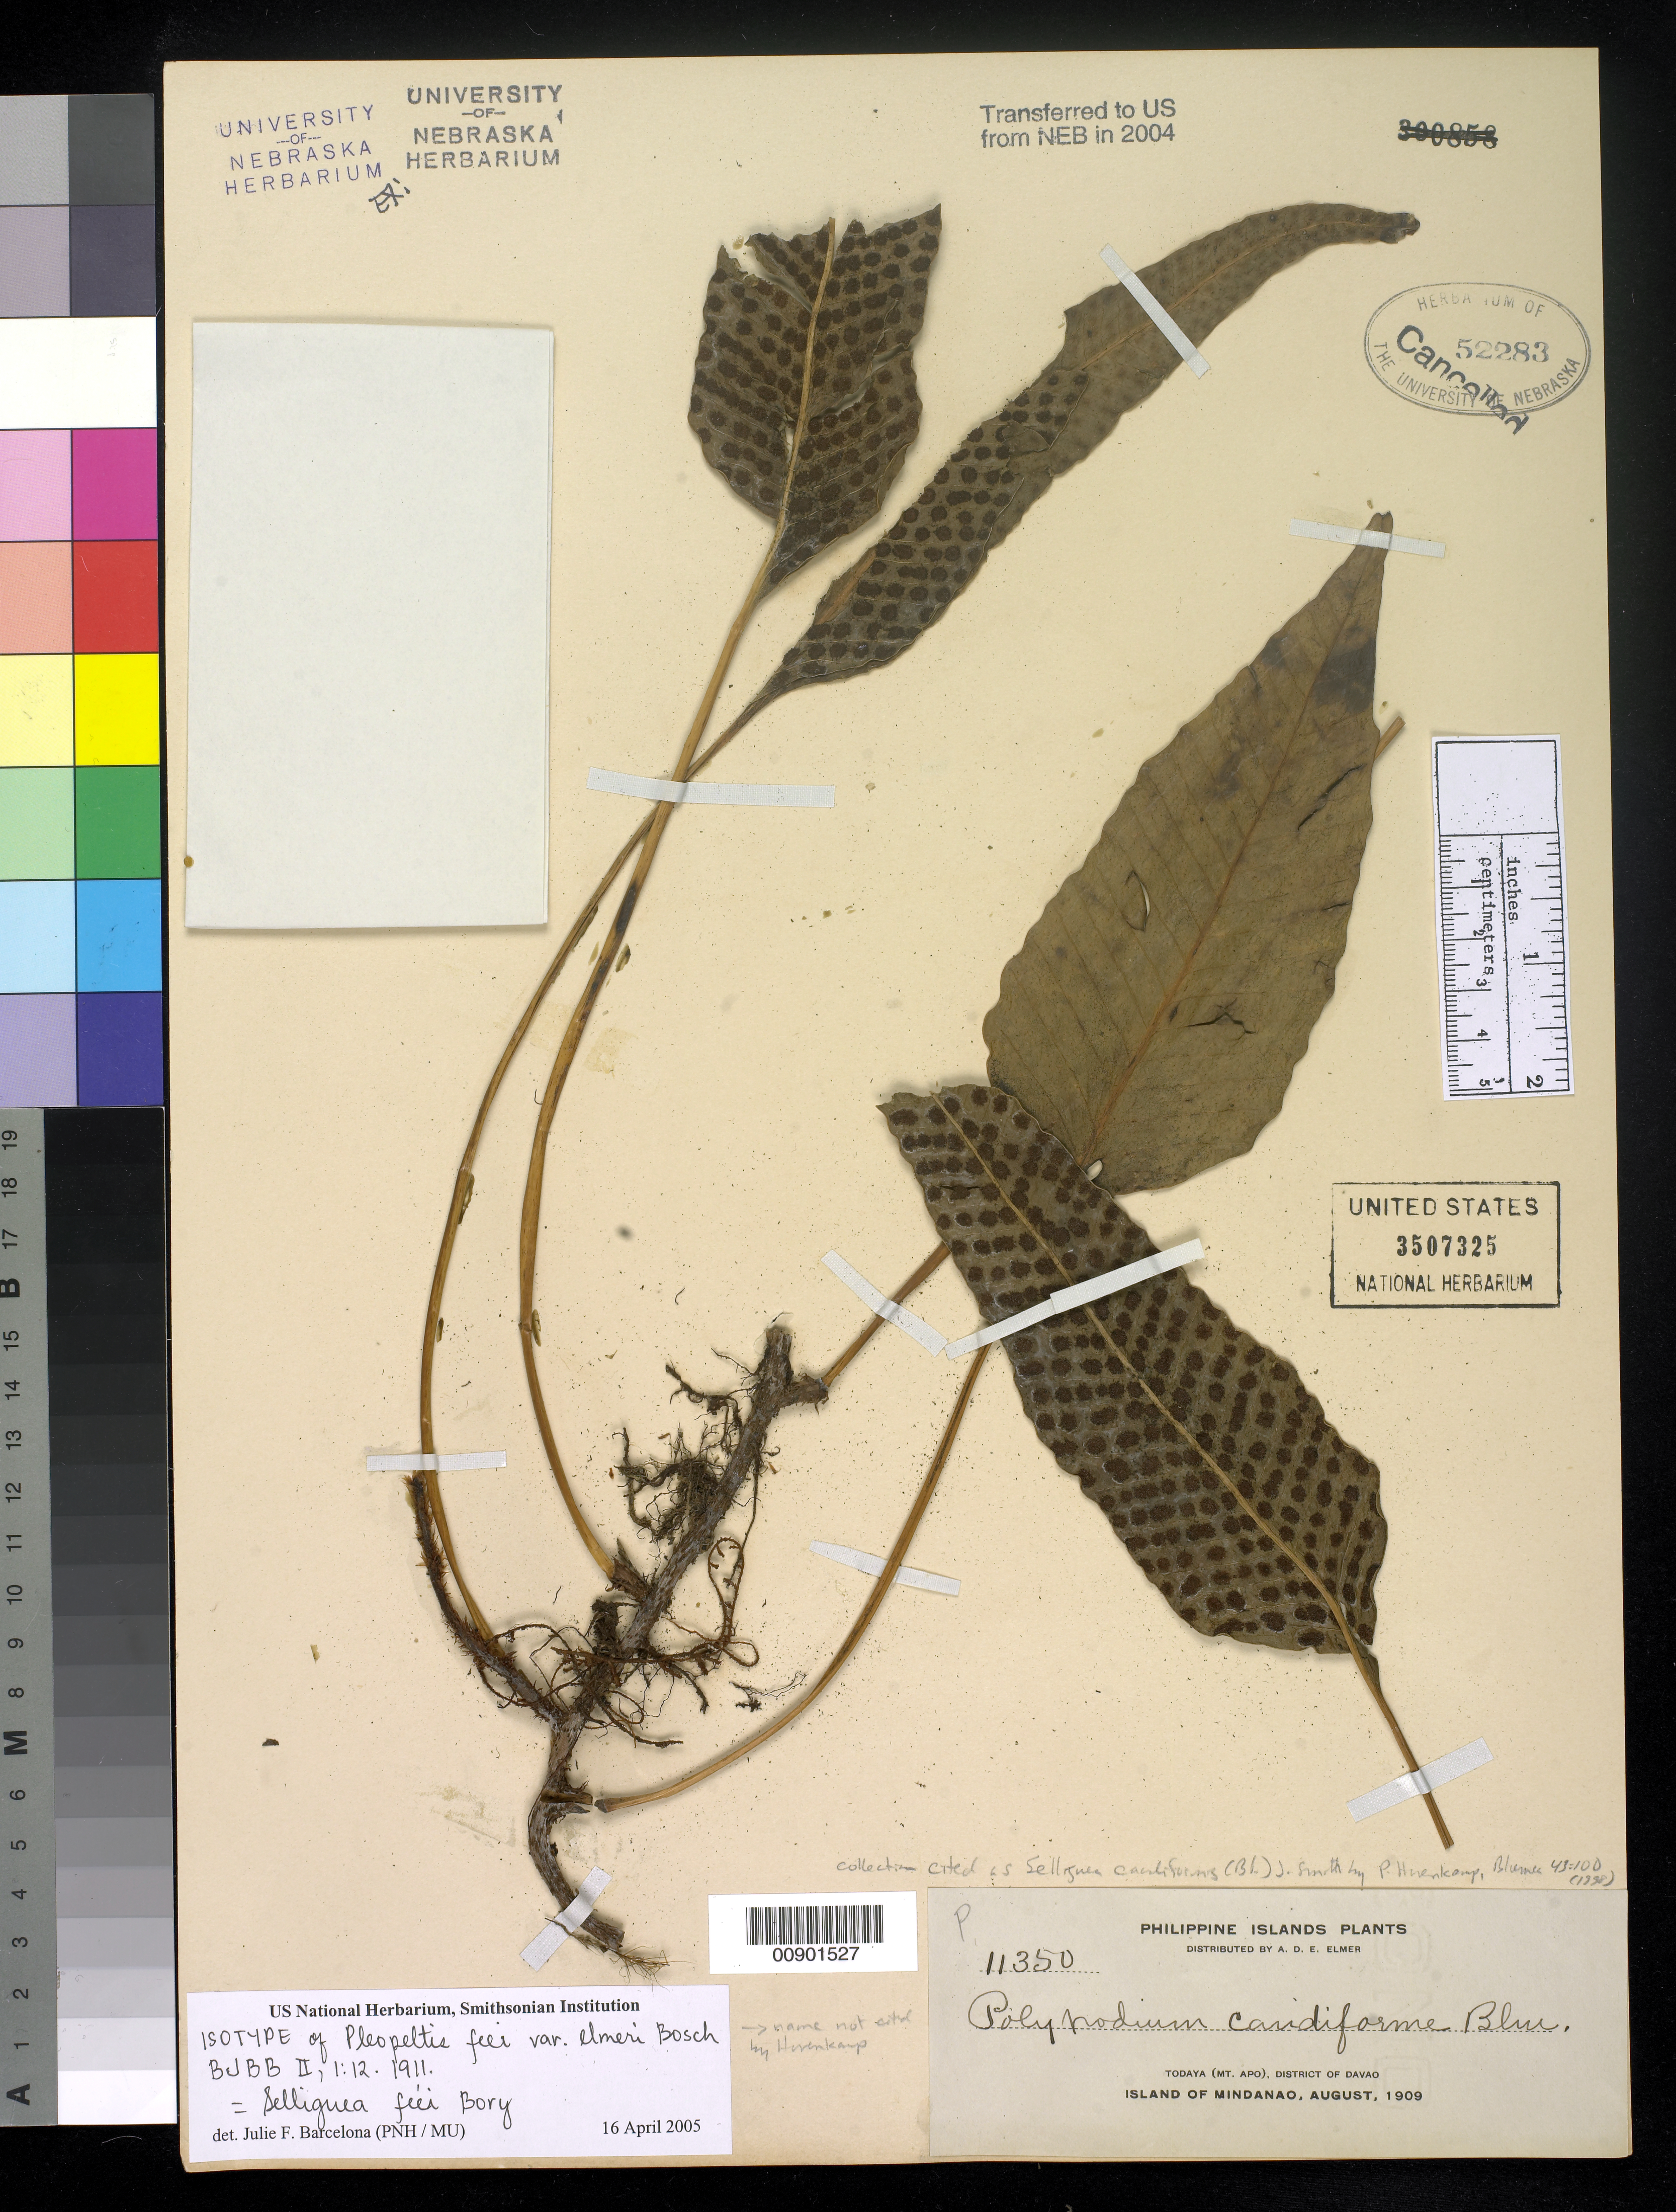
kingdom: Plantae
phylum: Tracheophyta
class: Polypodiopsida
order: Polypodiales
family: Polypodiaceae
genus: Pleopeltis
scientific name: Pleopeltis feei var. elmeri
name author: Bosch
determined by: Barcelona, J. F.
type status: Isotype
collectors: A. D. E. Elmer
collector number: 11350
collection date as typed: Aug 1909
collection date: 1909-08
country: Philippines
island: Mindanao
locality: Todaya (Mt. Apo), District of Davao, Island of Mindanao.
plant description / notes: Collection (but not basionym) cited as Selliguea caudiformis (Bl.) J. Smith by P. Hovenkamp, Blumea 43: 100 (1998).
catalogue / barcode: US 3507325